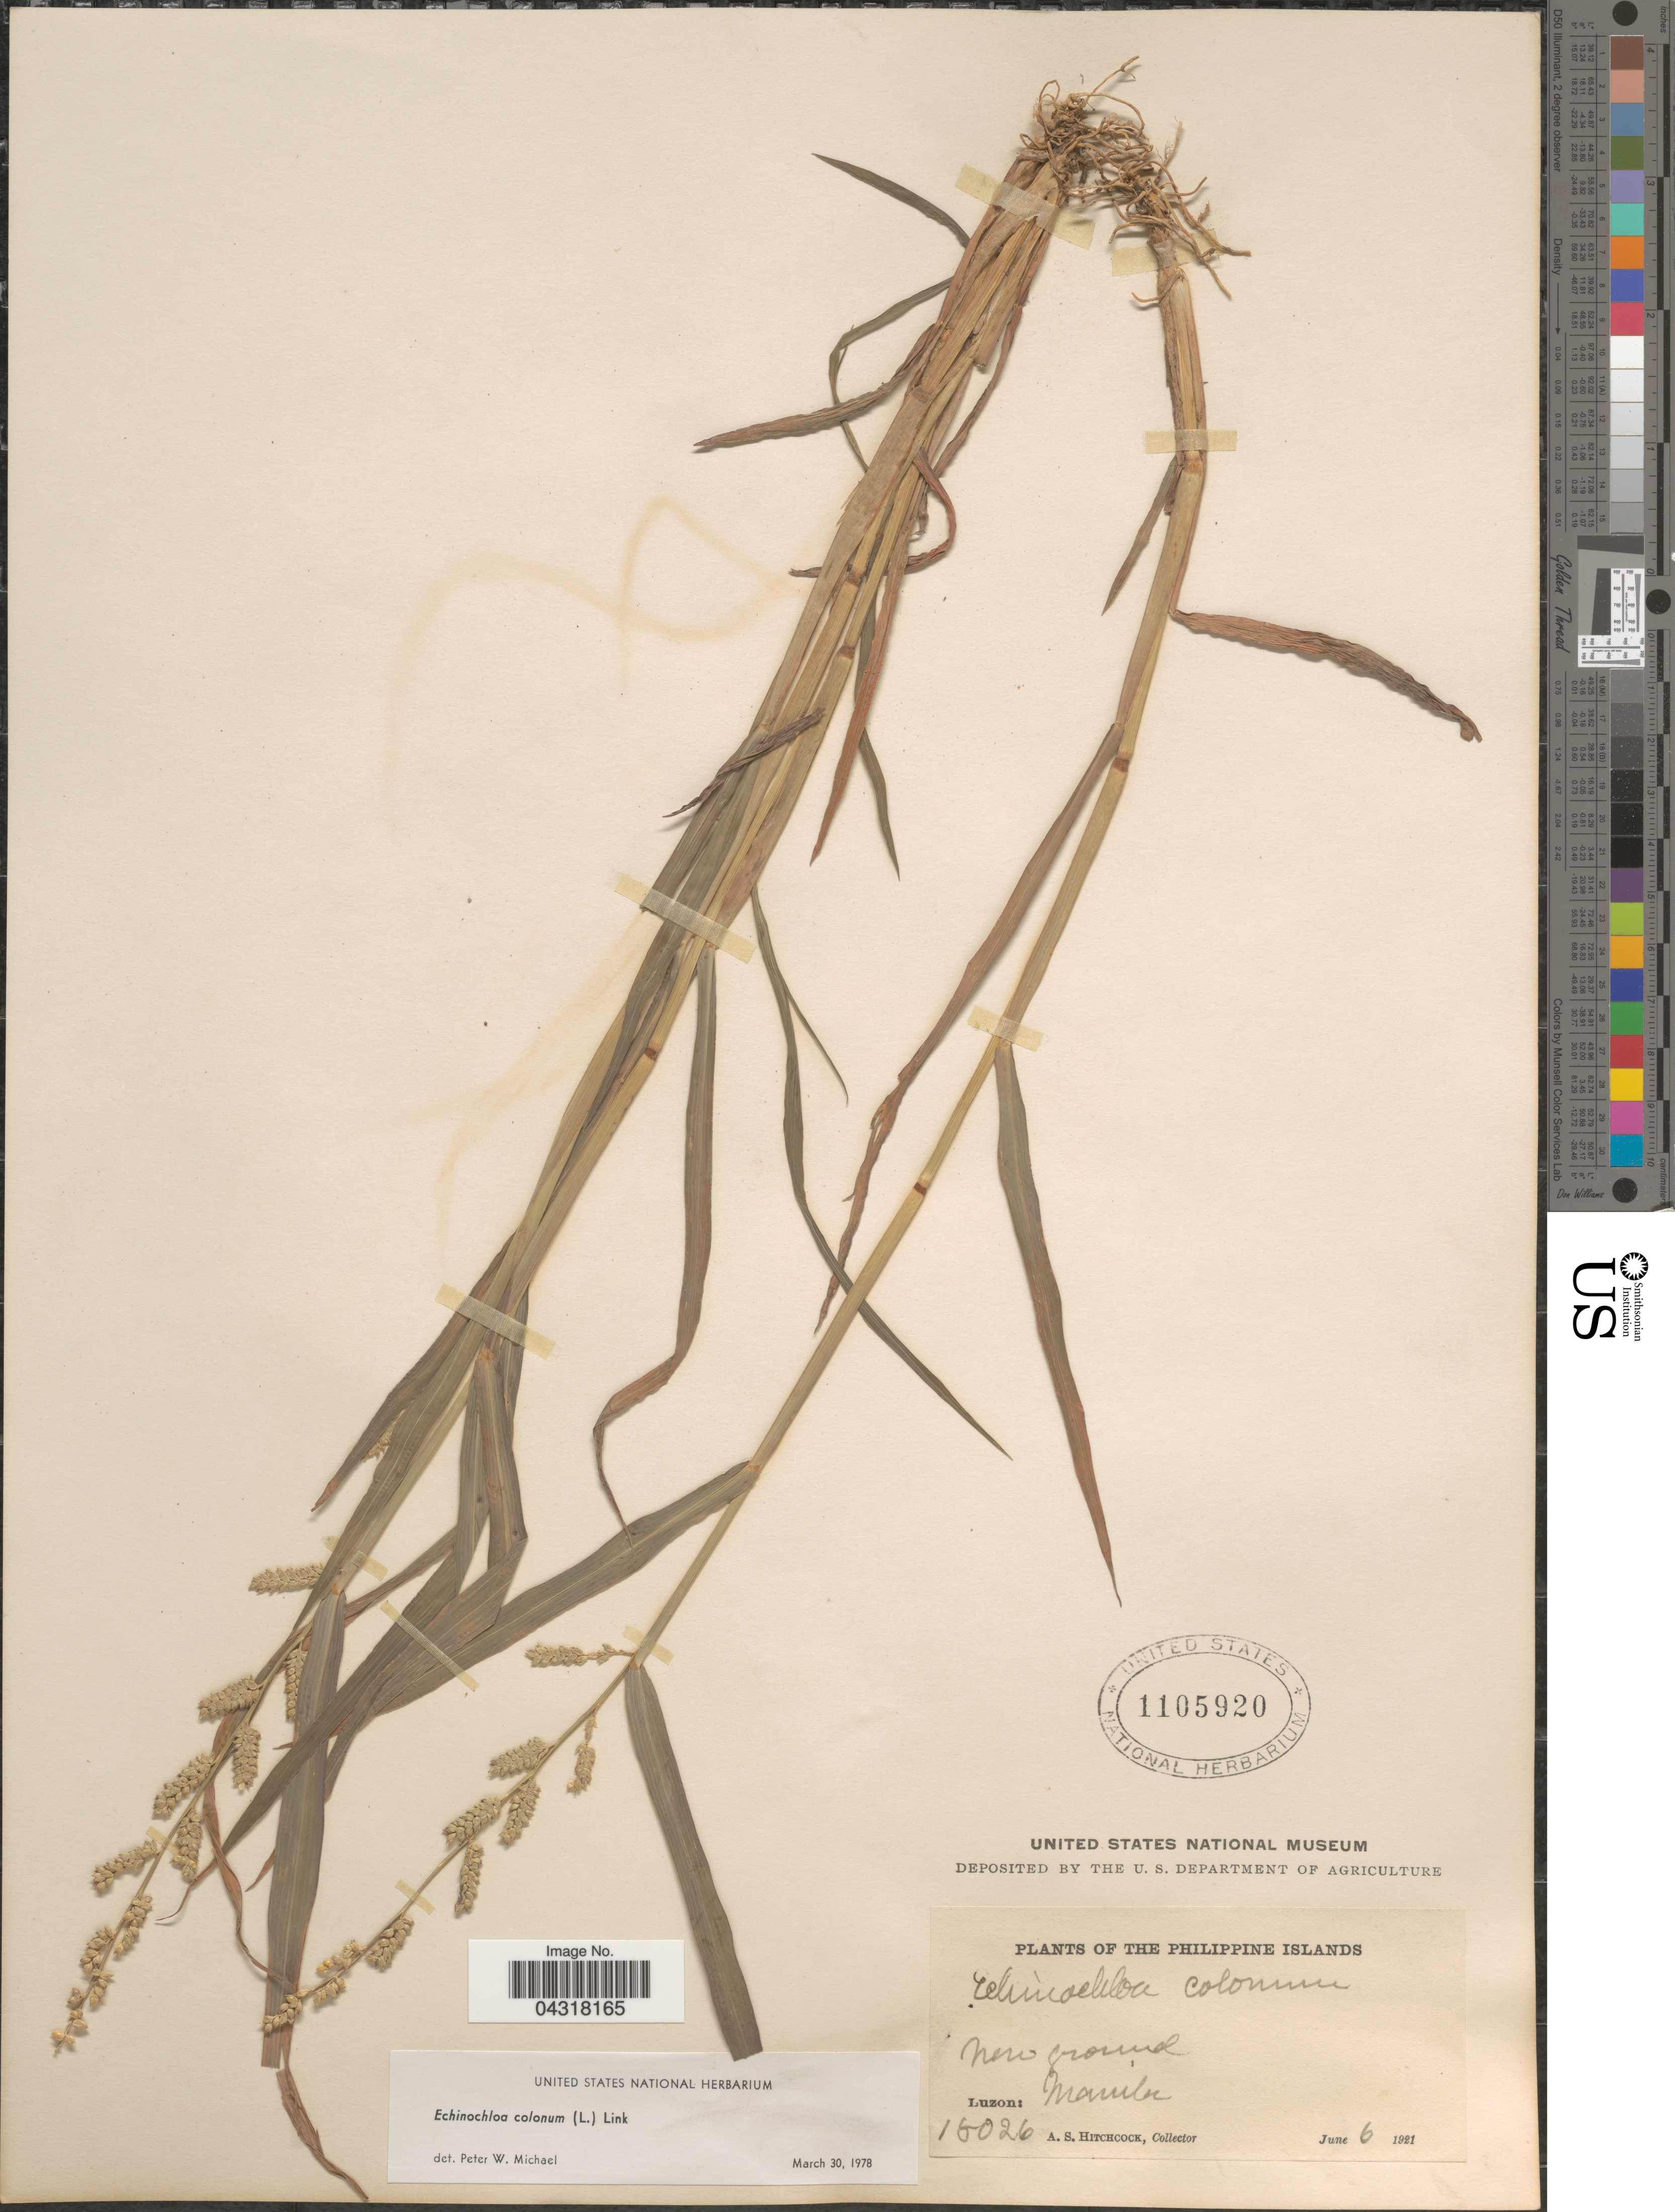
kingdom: Plantae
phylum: Tracheophyta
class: Liliopsida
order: Poales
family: Poaceae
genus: Echinochloa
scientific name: Echinochloa colona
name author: (L.) Link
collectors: A. S. Hitchcock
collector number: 16026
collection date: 1921-06-06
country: Philippines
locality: Luzon: Manila.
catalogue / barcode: US 1105920